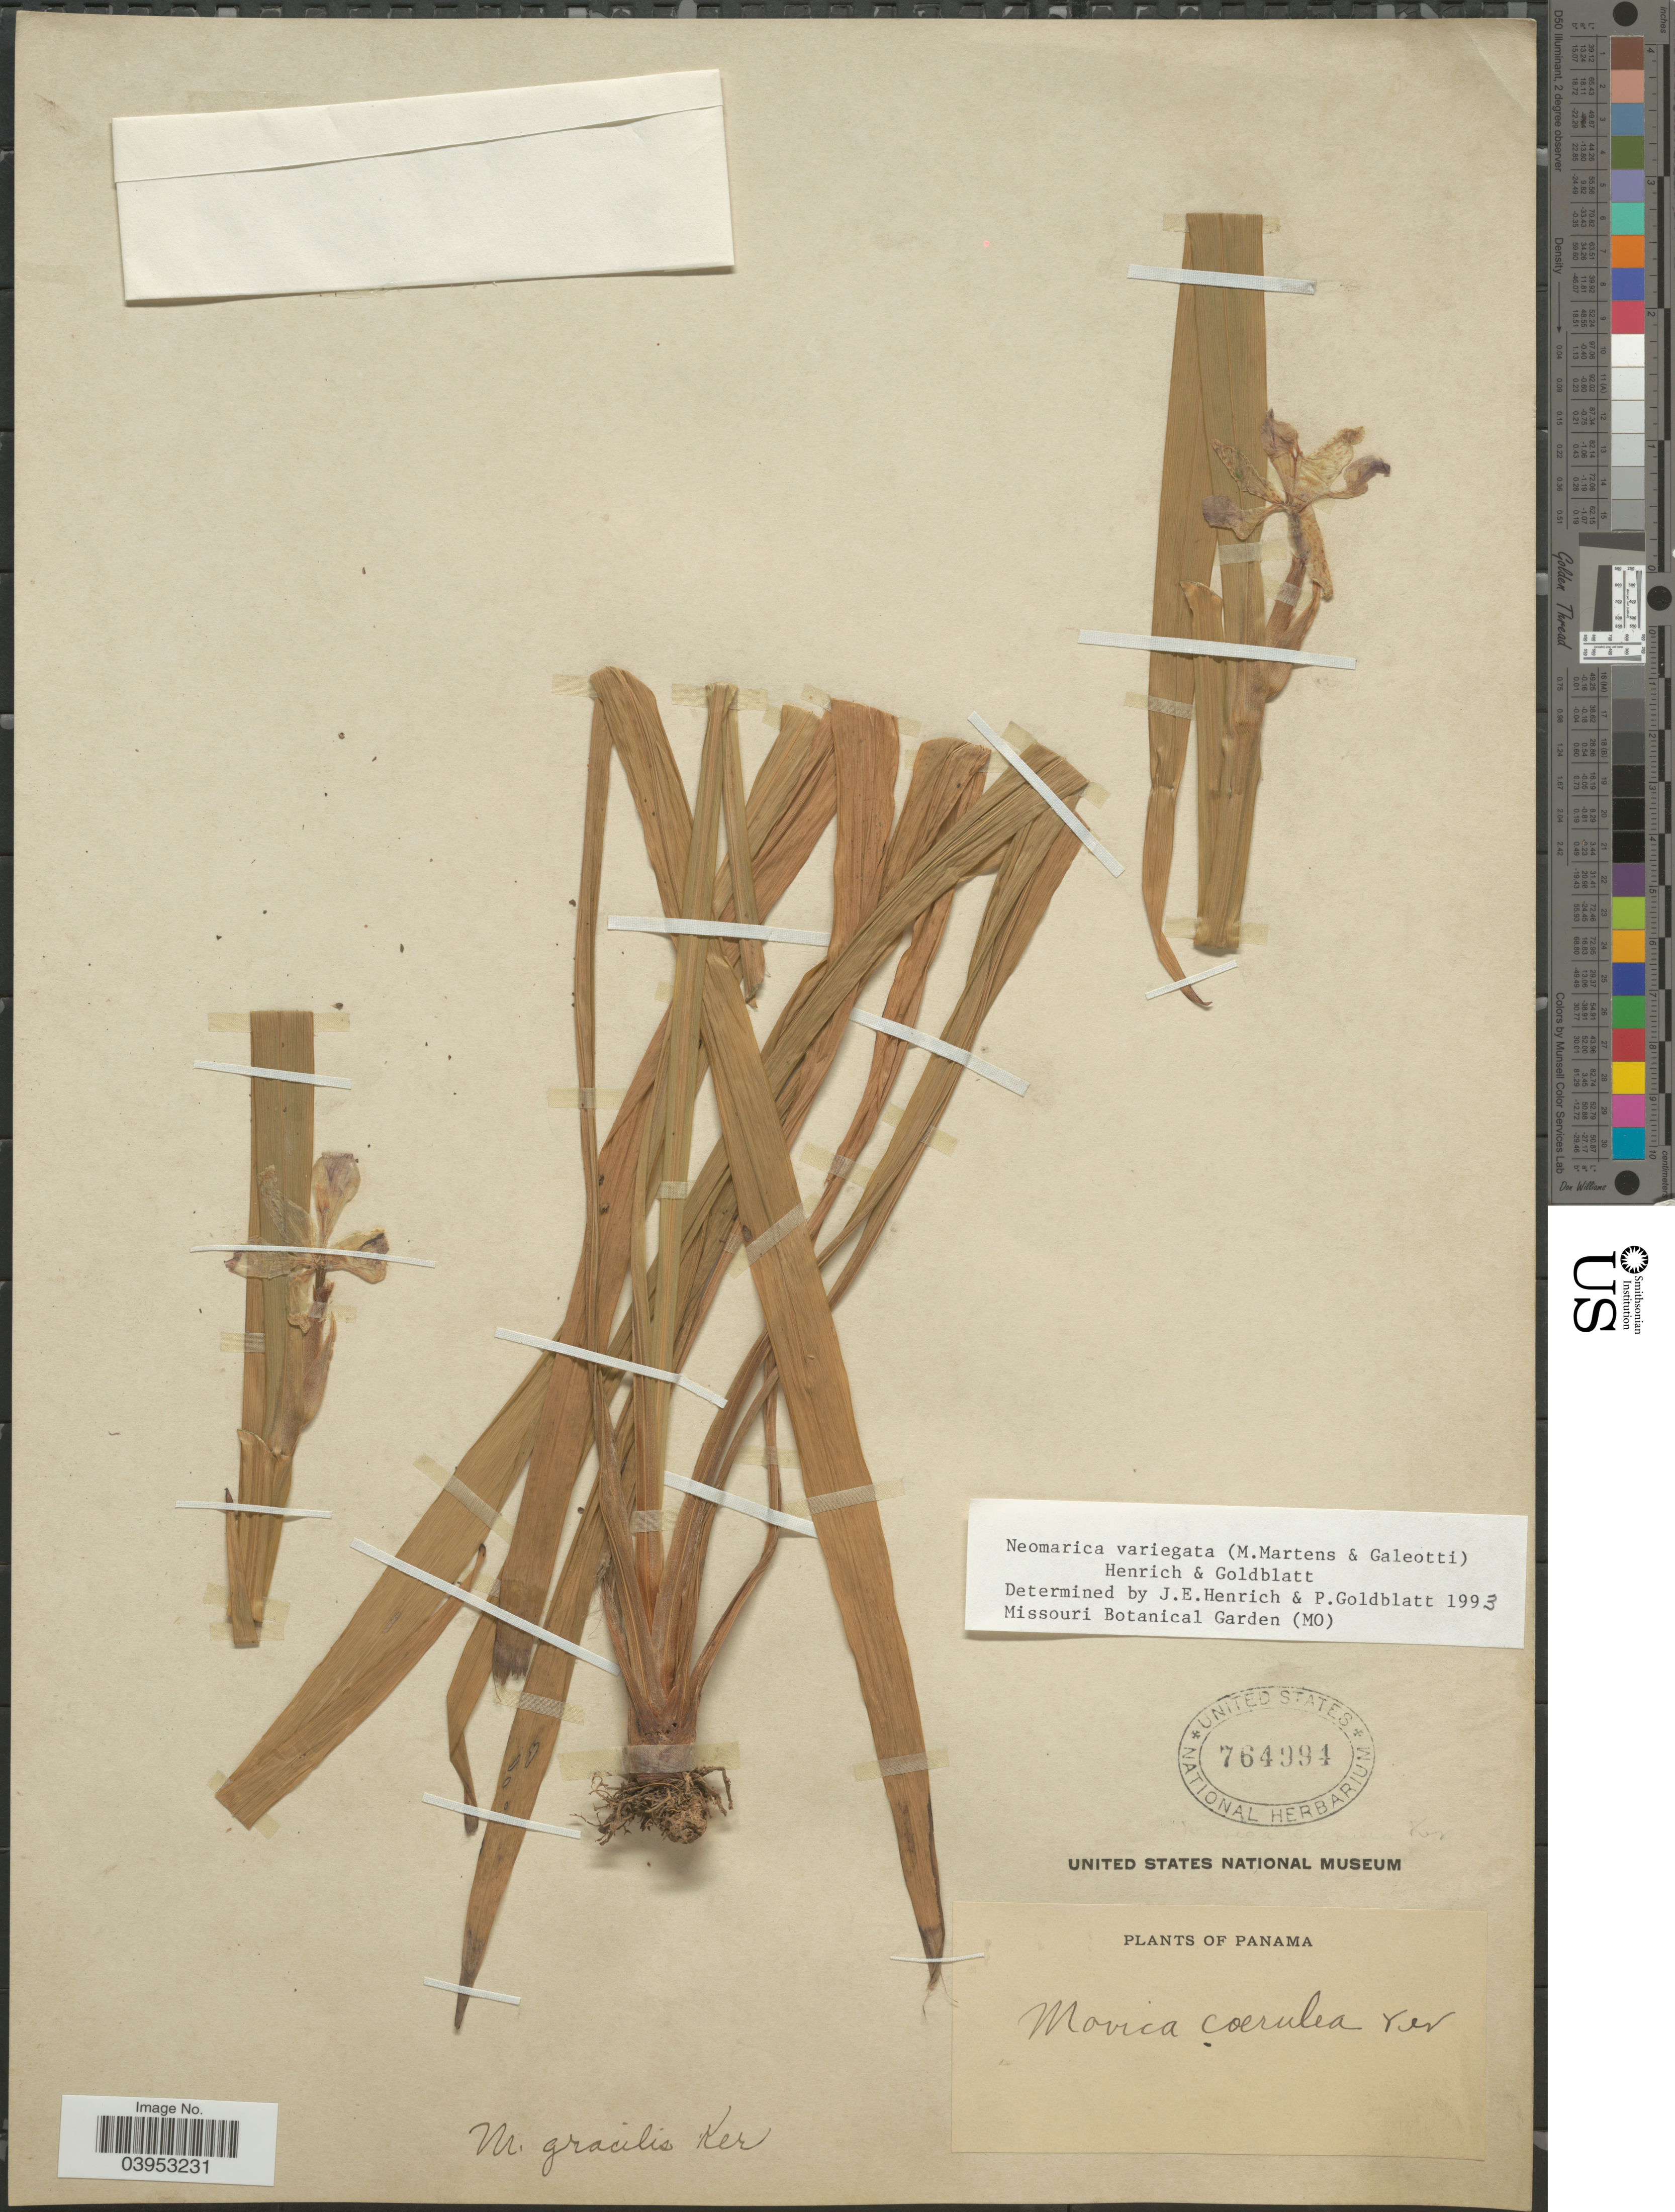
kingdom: Plantae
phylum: Tracheophyta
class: Liliopsida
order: Asparagales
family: Iridaceae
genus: Neomarica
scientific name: Neomarica variegata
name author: (M. Martens & Galeotti) Henrich & Goldblatt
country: Panama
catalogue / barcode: US 764994